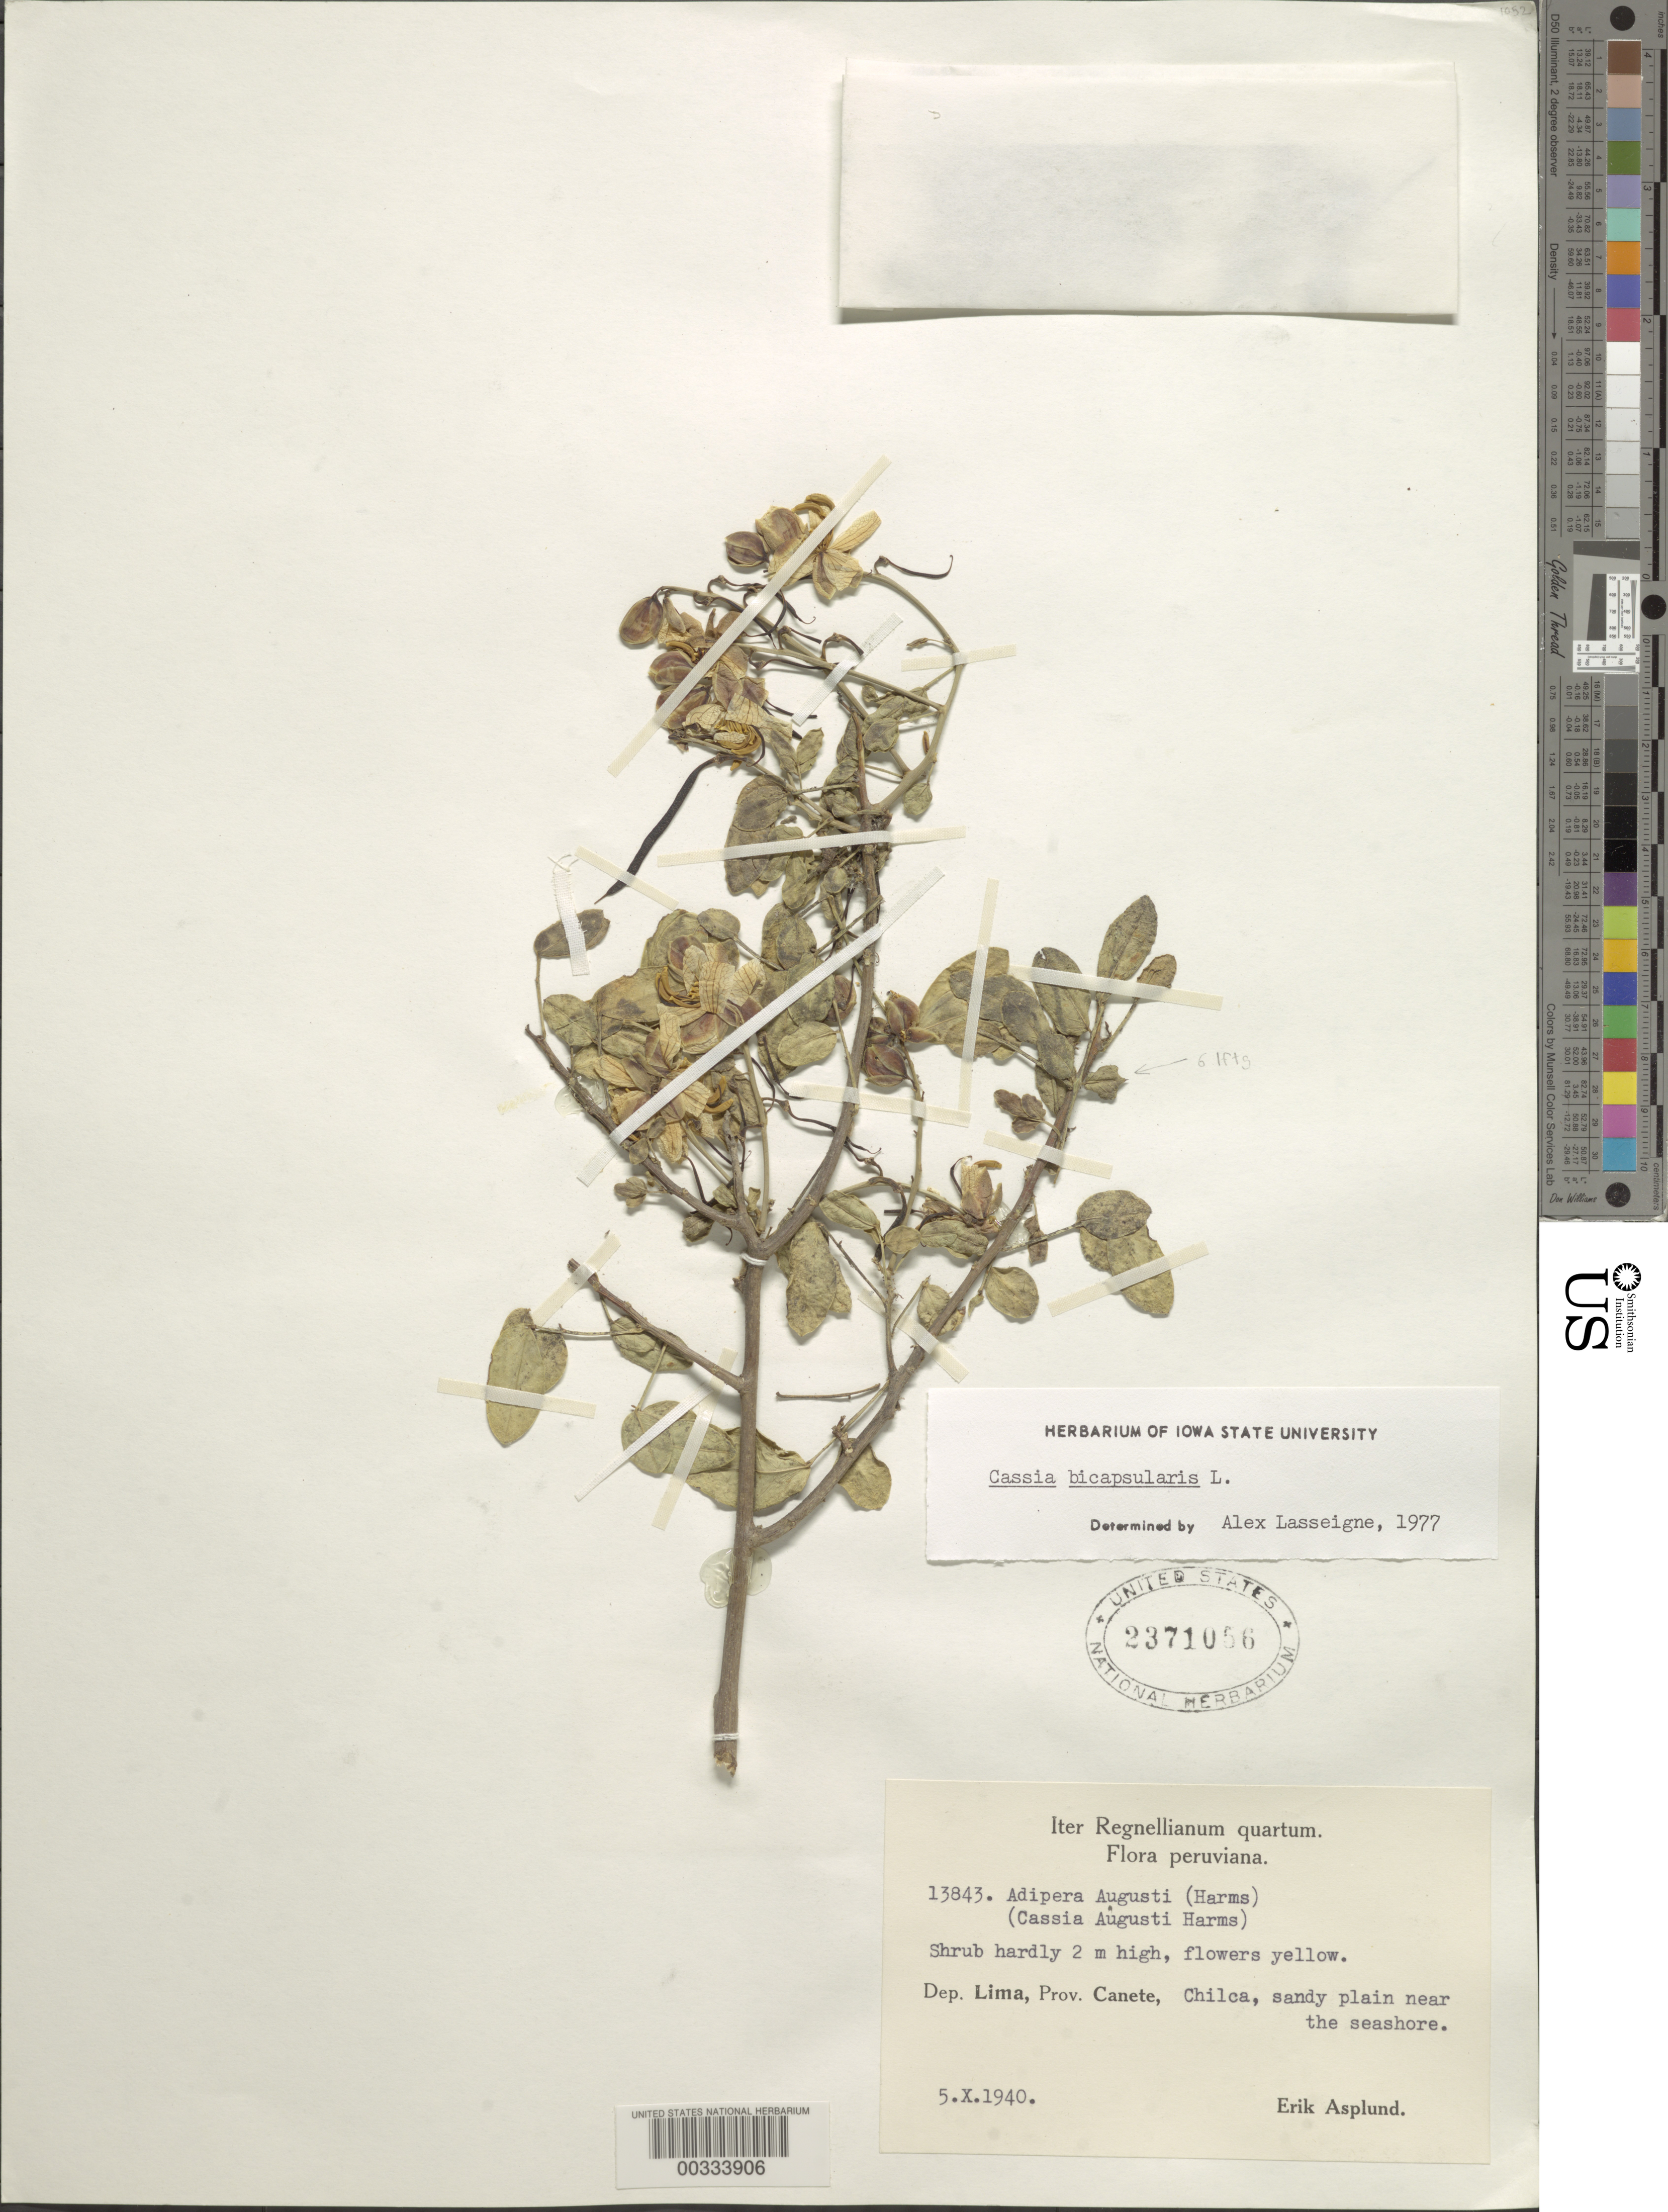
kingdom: Plantae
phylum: Tracheophyta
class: Magnoliopsida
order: Fabales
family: Fabaceae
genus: Senna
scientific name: Senna bicapsularis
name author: (L.) Roxb.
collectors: E. Asplund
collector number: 13843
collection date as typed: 05 Oct 1940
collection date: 1940-10-05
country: Peru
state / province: Lima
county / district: Cañete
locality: Chilca, near seashore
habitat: Sandy plain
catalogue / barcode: US 2371056